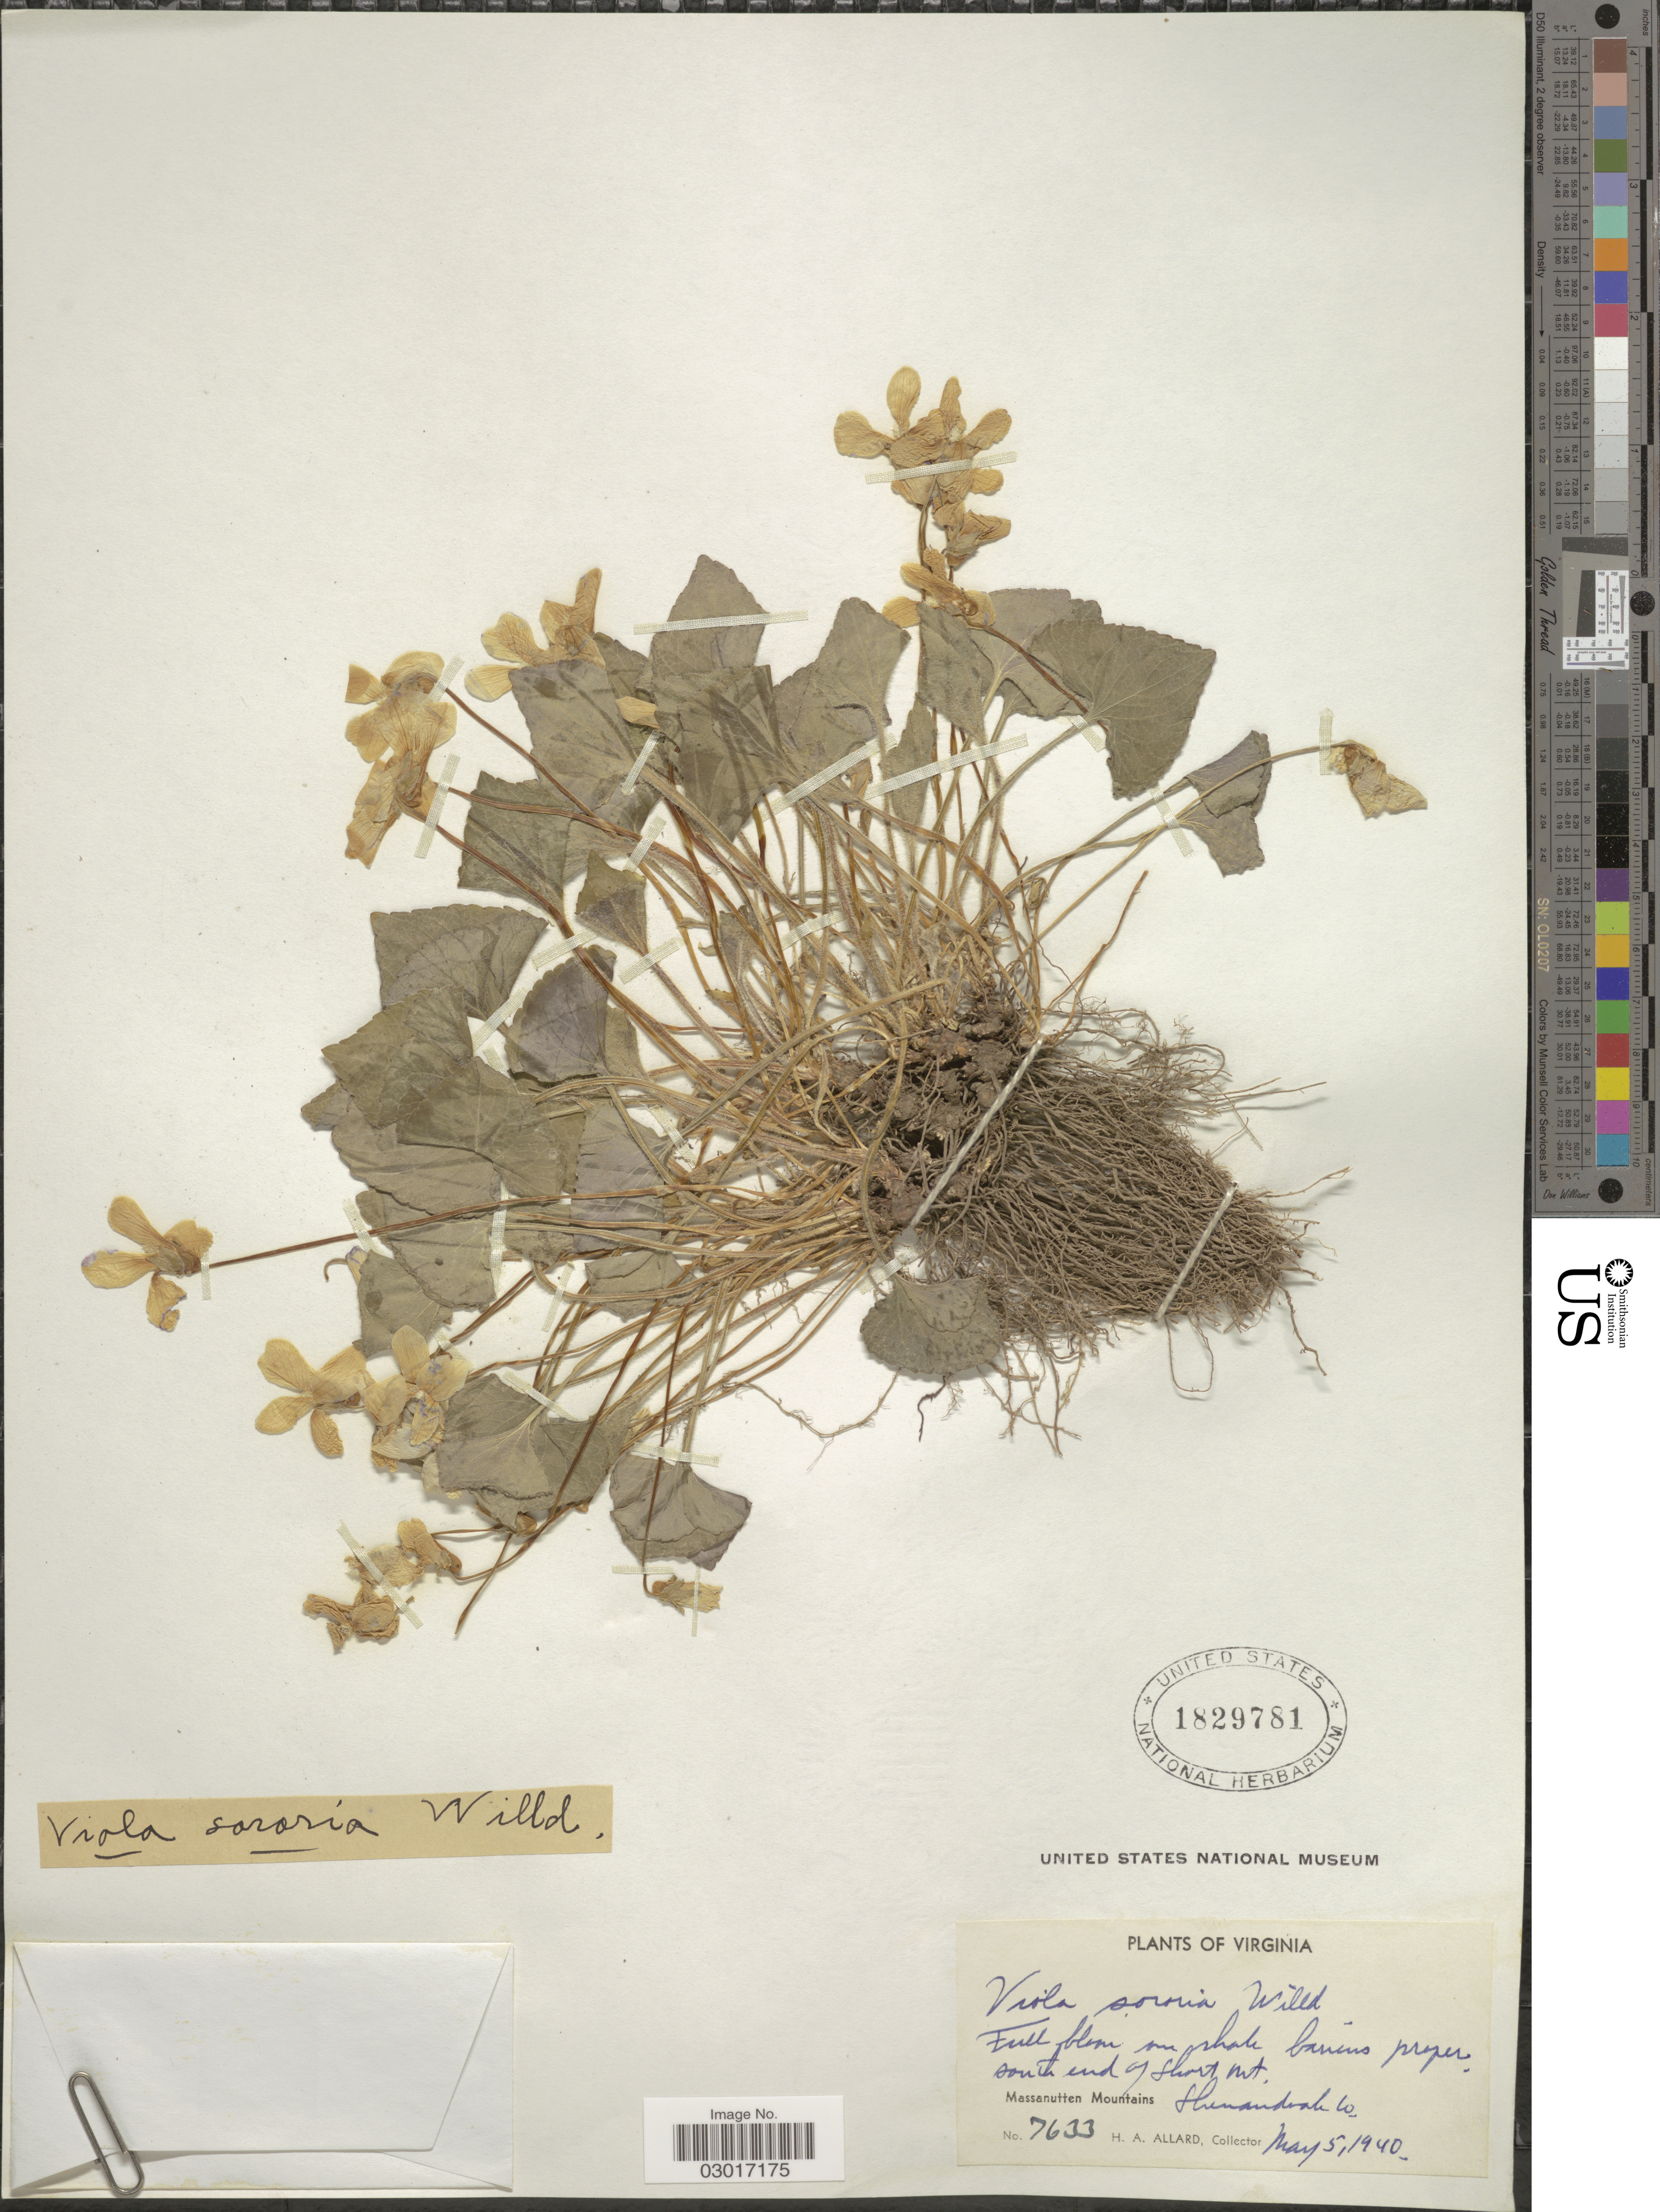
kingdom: Plantae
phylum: Tracheophyta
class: Magnoliopsida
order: Malpighiales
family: Violaceae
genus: Viola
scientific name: Viola sororia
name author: Willd.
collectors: H. A. Allard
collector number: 7633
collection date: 1940-05-05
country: United States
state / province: Virginia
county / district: Shenandoah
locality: South end of Short Mt. Massanutten Mountains. Shenandoah Co.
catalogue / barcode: US 1829781